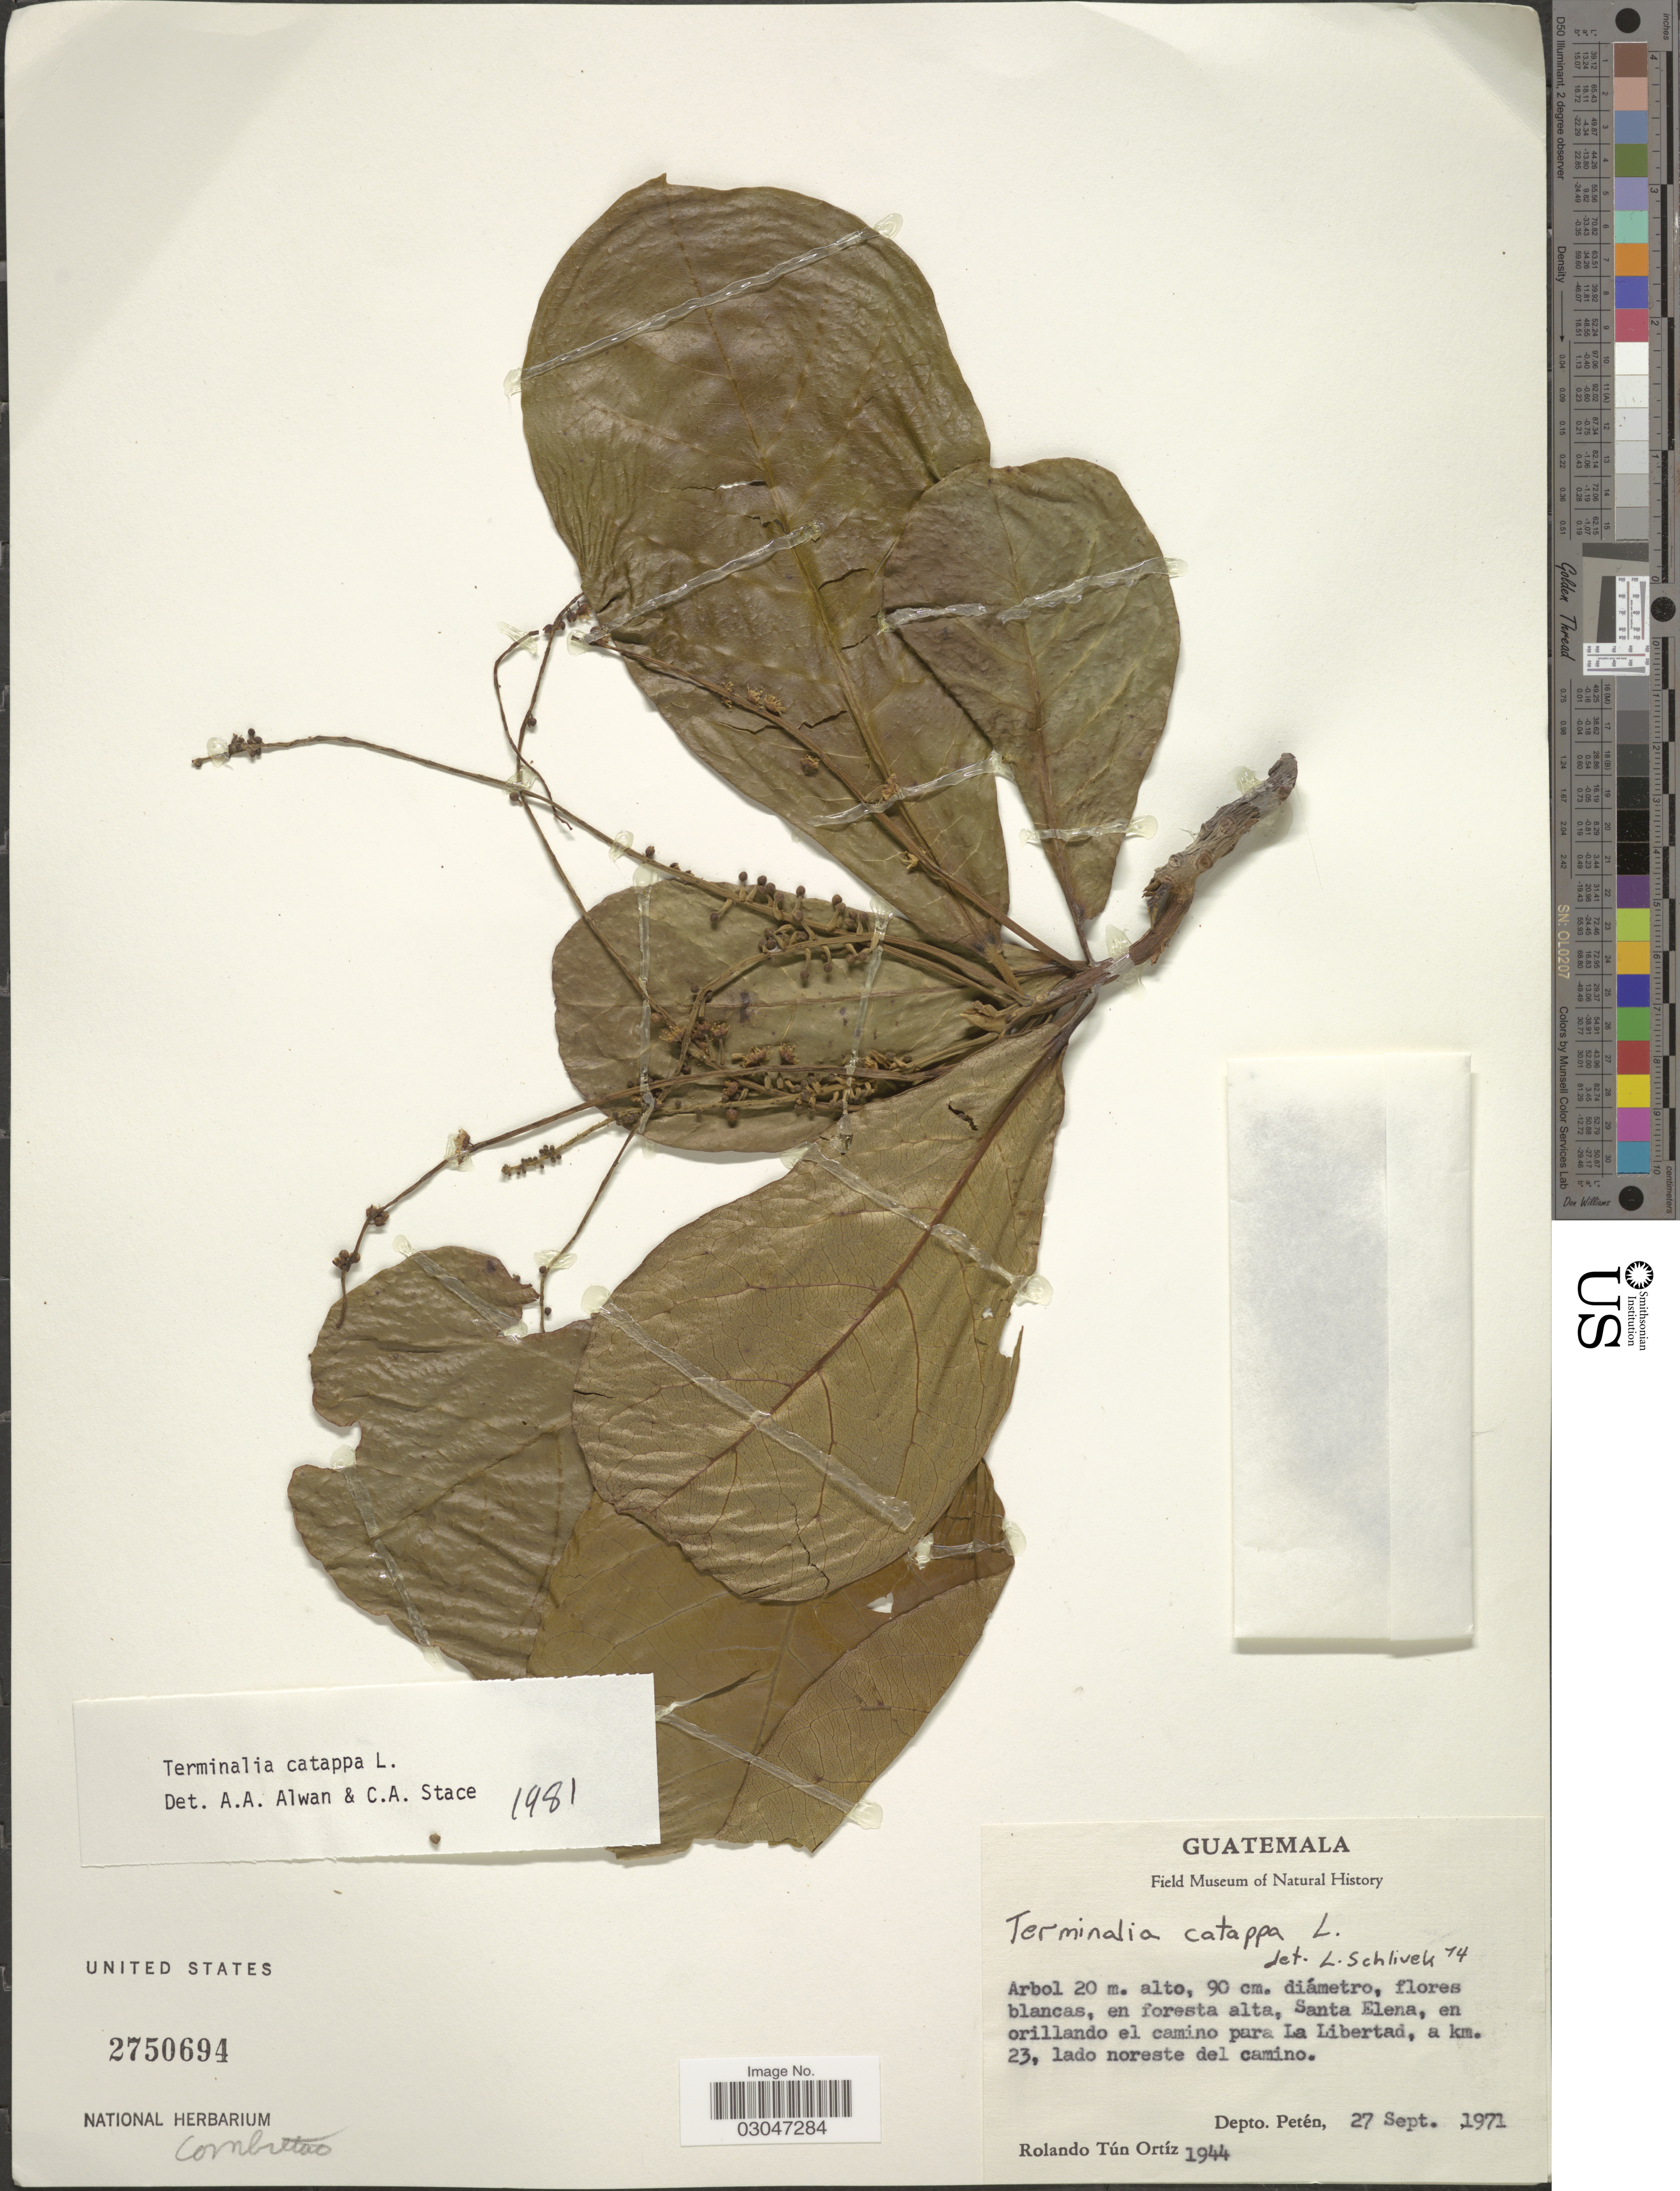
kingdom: Plantae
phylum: Tracheophyta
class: Magnoliopsida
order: Myrtales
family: Combretaceae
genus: Terminalia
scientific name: Terminalia catappa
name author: L.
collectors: R. T. Ortíz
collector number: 1944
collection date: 1971-09-27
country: Guatemala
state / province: El Petén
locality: Santa Elena, en orrilando el camino para La Libertad, a km. 23, lado noreste del camino. Depto. Petén.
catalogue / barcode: US 2750694